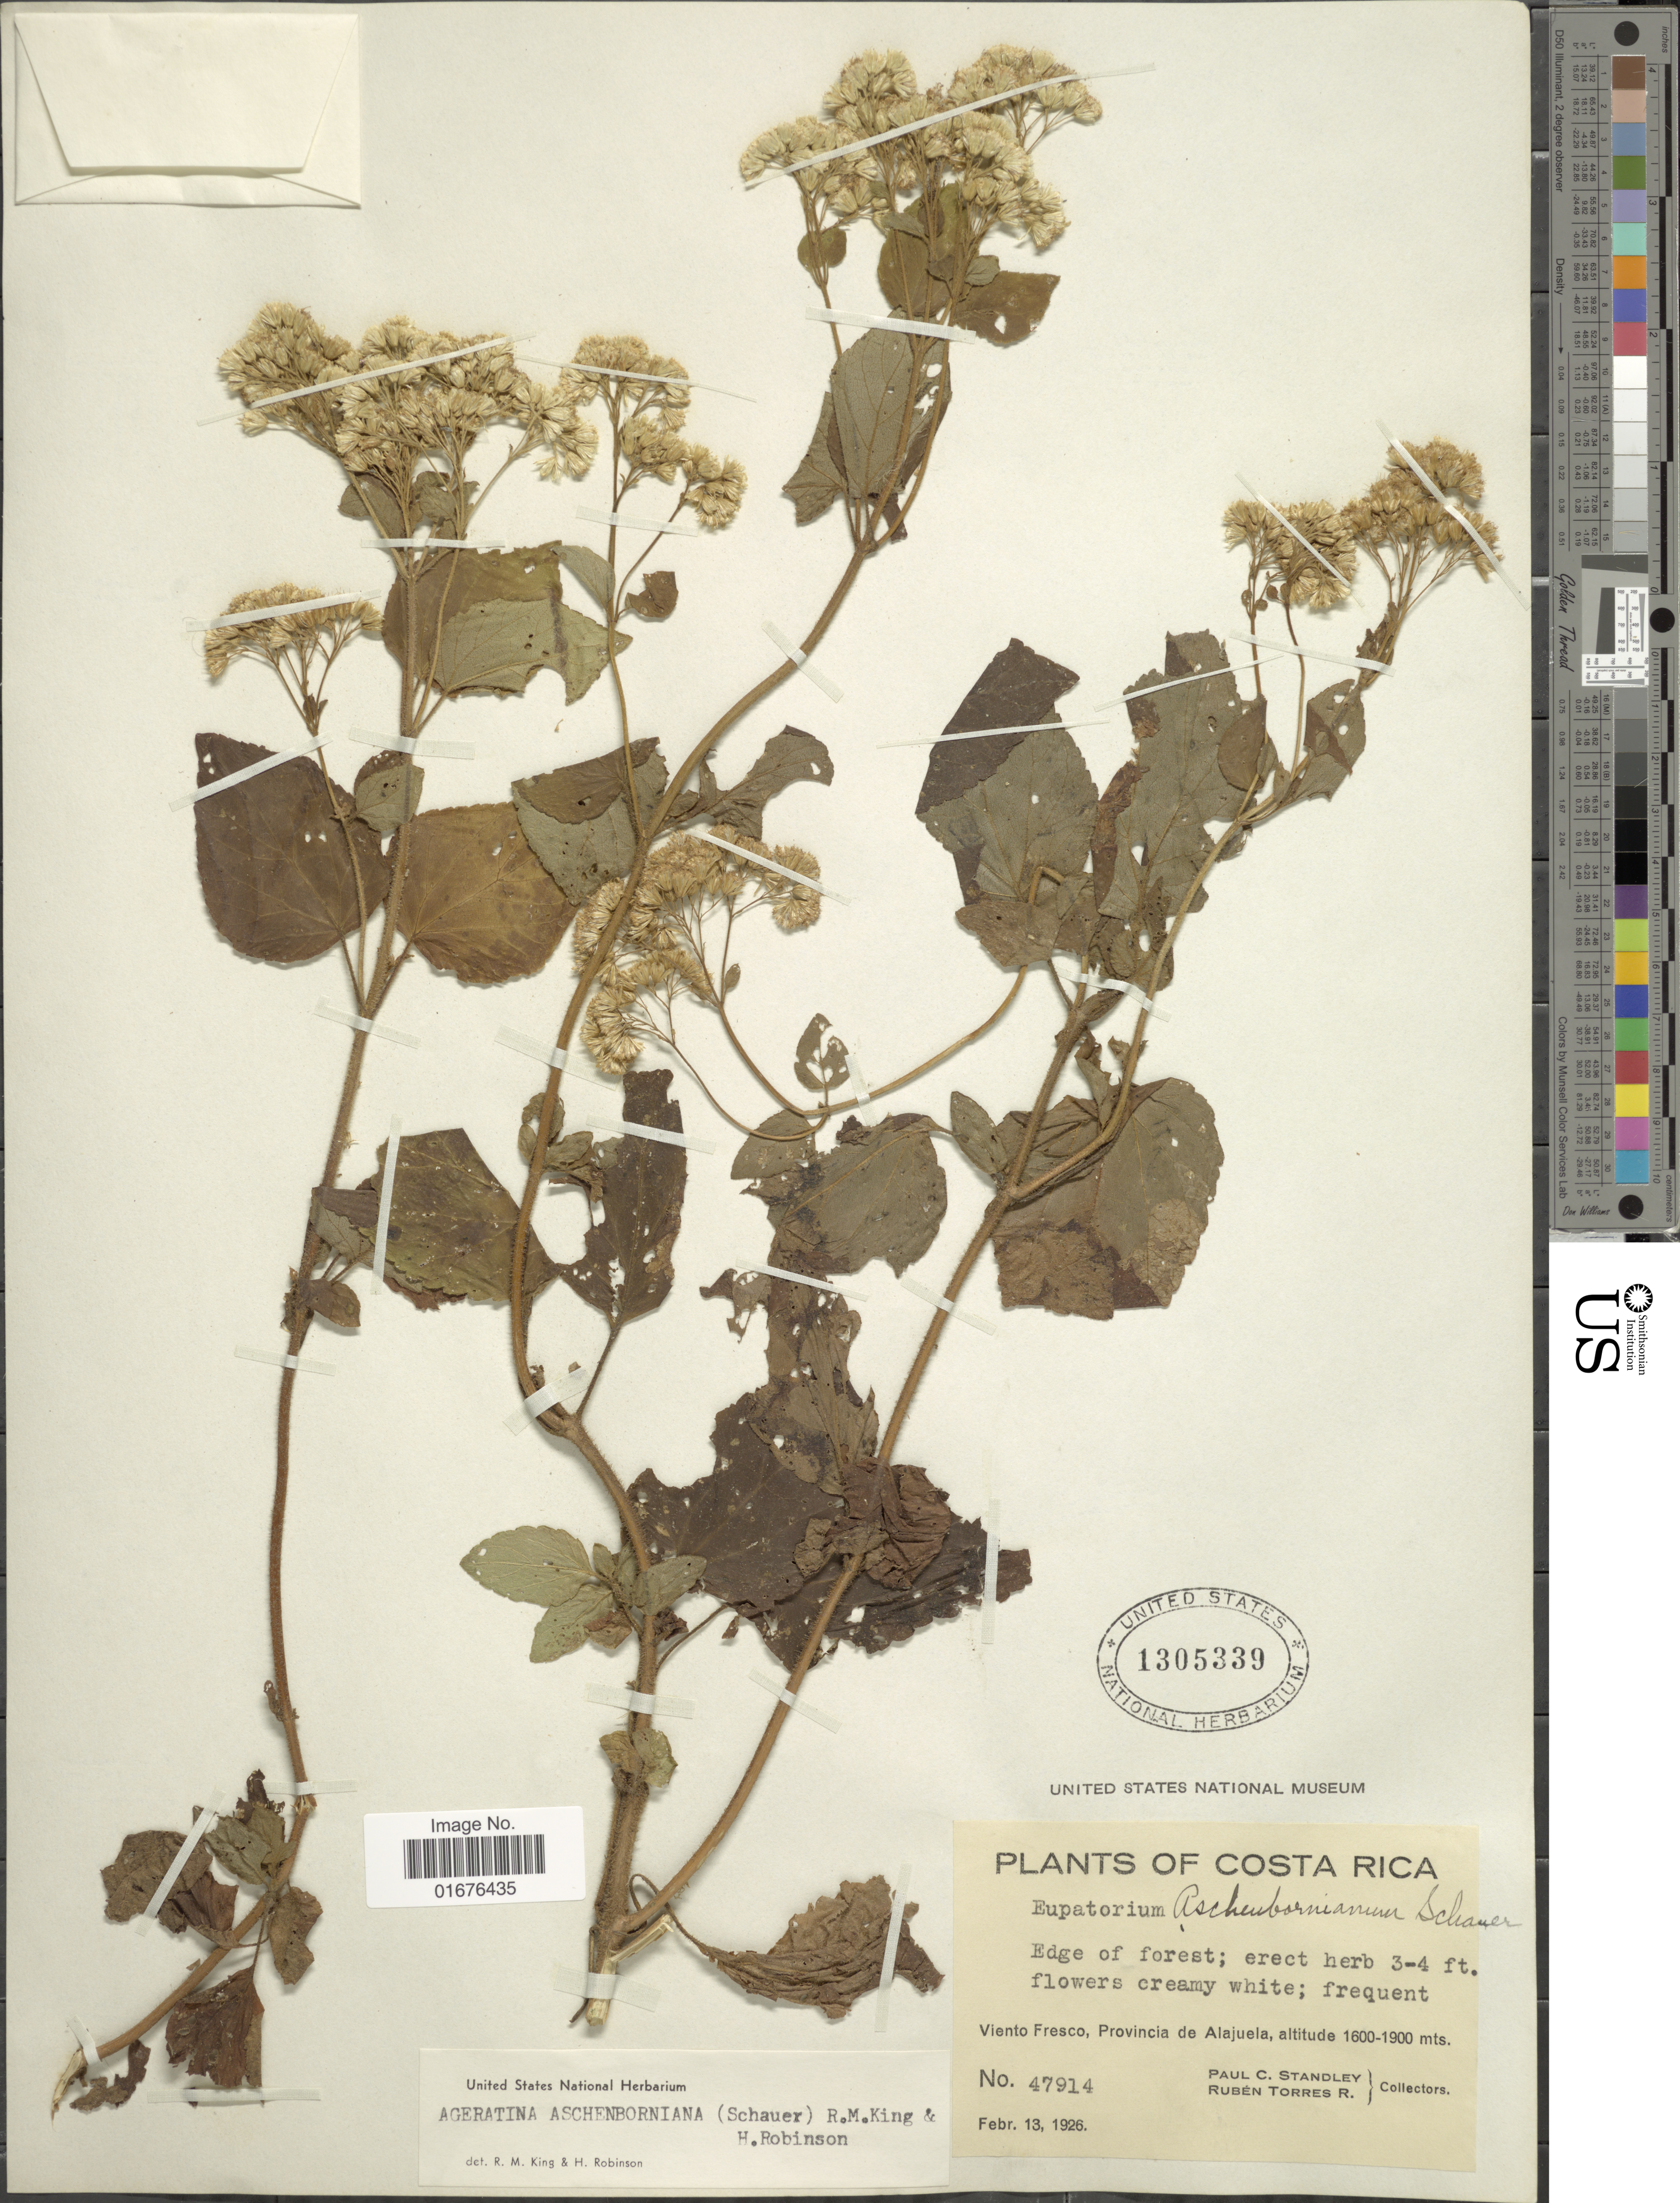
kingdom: Plantae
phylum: Tracheophyta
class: Magnoliopsida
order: Asterales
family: Asteraceae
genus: Ageratina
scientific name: Ageratina pichinchensis var. bustamenta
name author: (DC.) R.M. King & H. Rob.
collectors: P. C. Standley & R. Torres R.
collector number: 47914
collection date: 1926-02-13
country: Costa Rica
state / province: Alajuela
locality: Edge of forest, Viento Fresco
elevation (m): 1600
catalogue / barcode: US 1305339